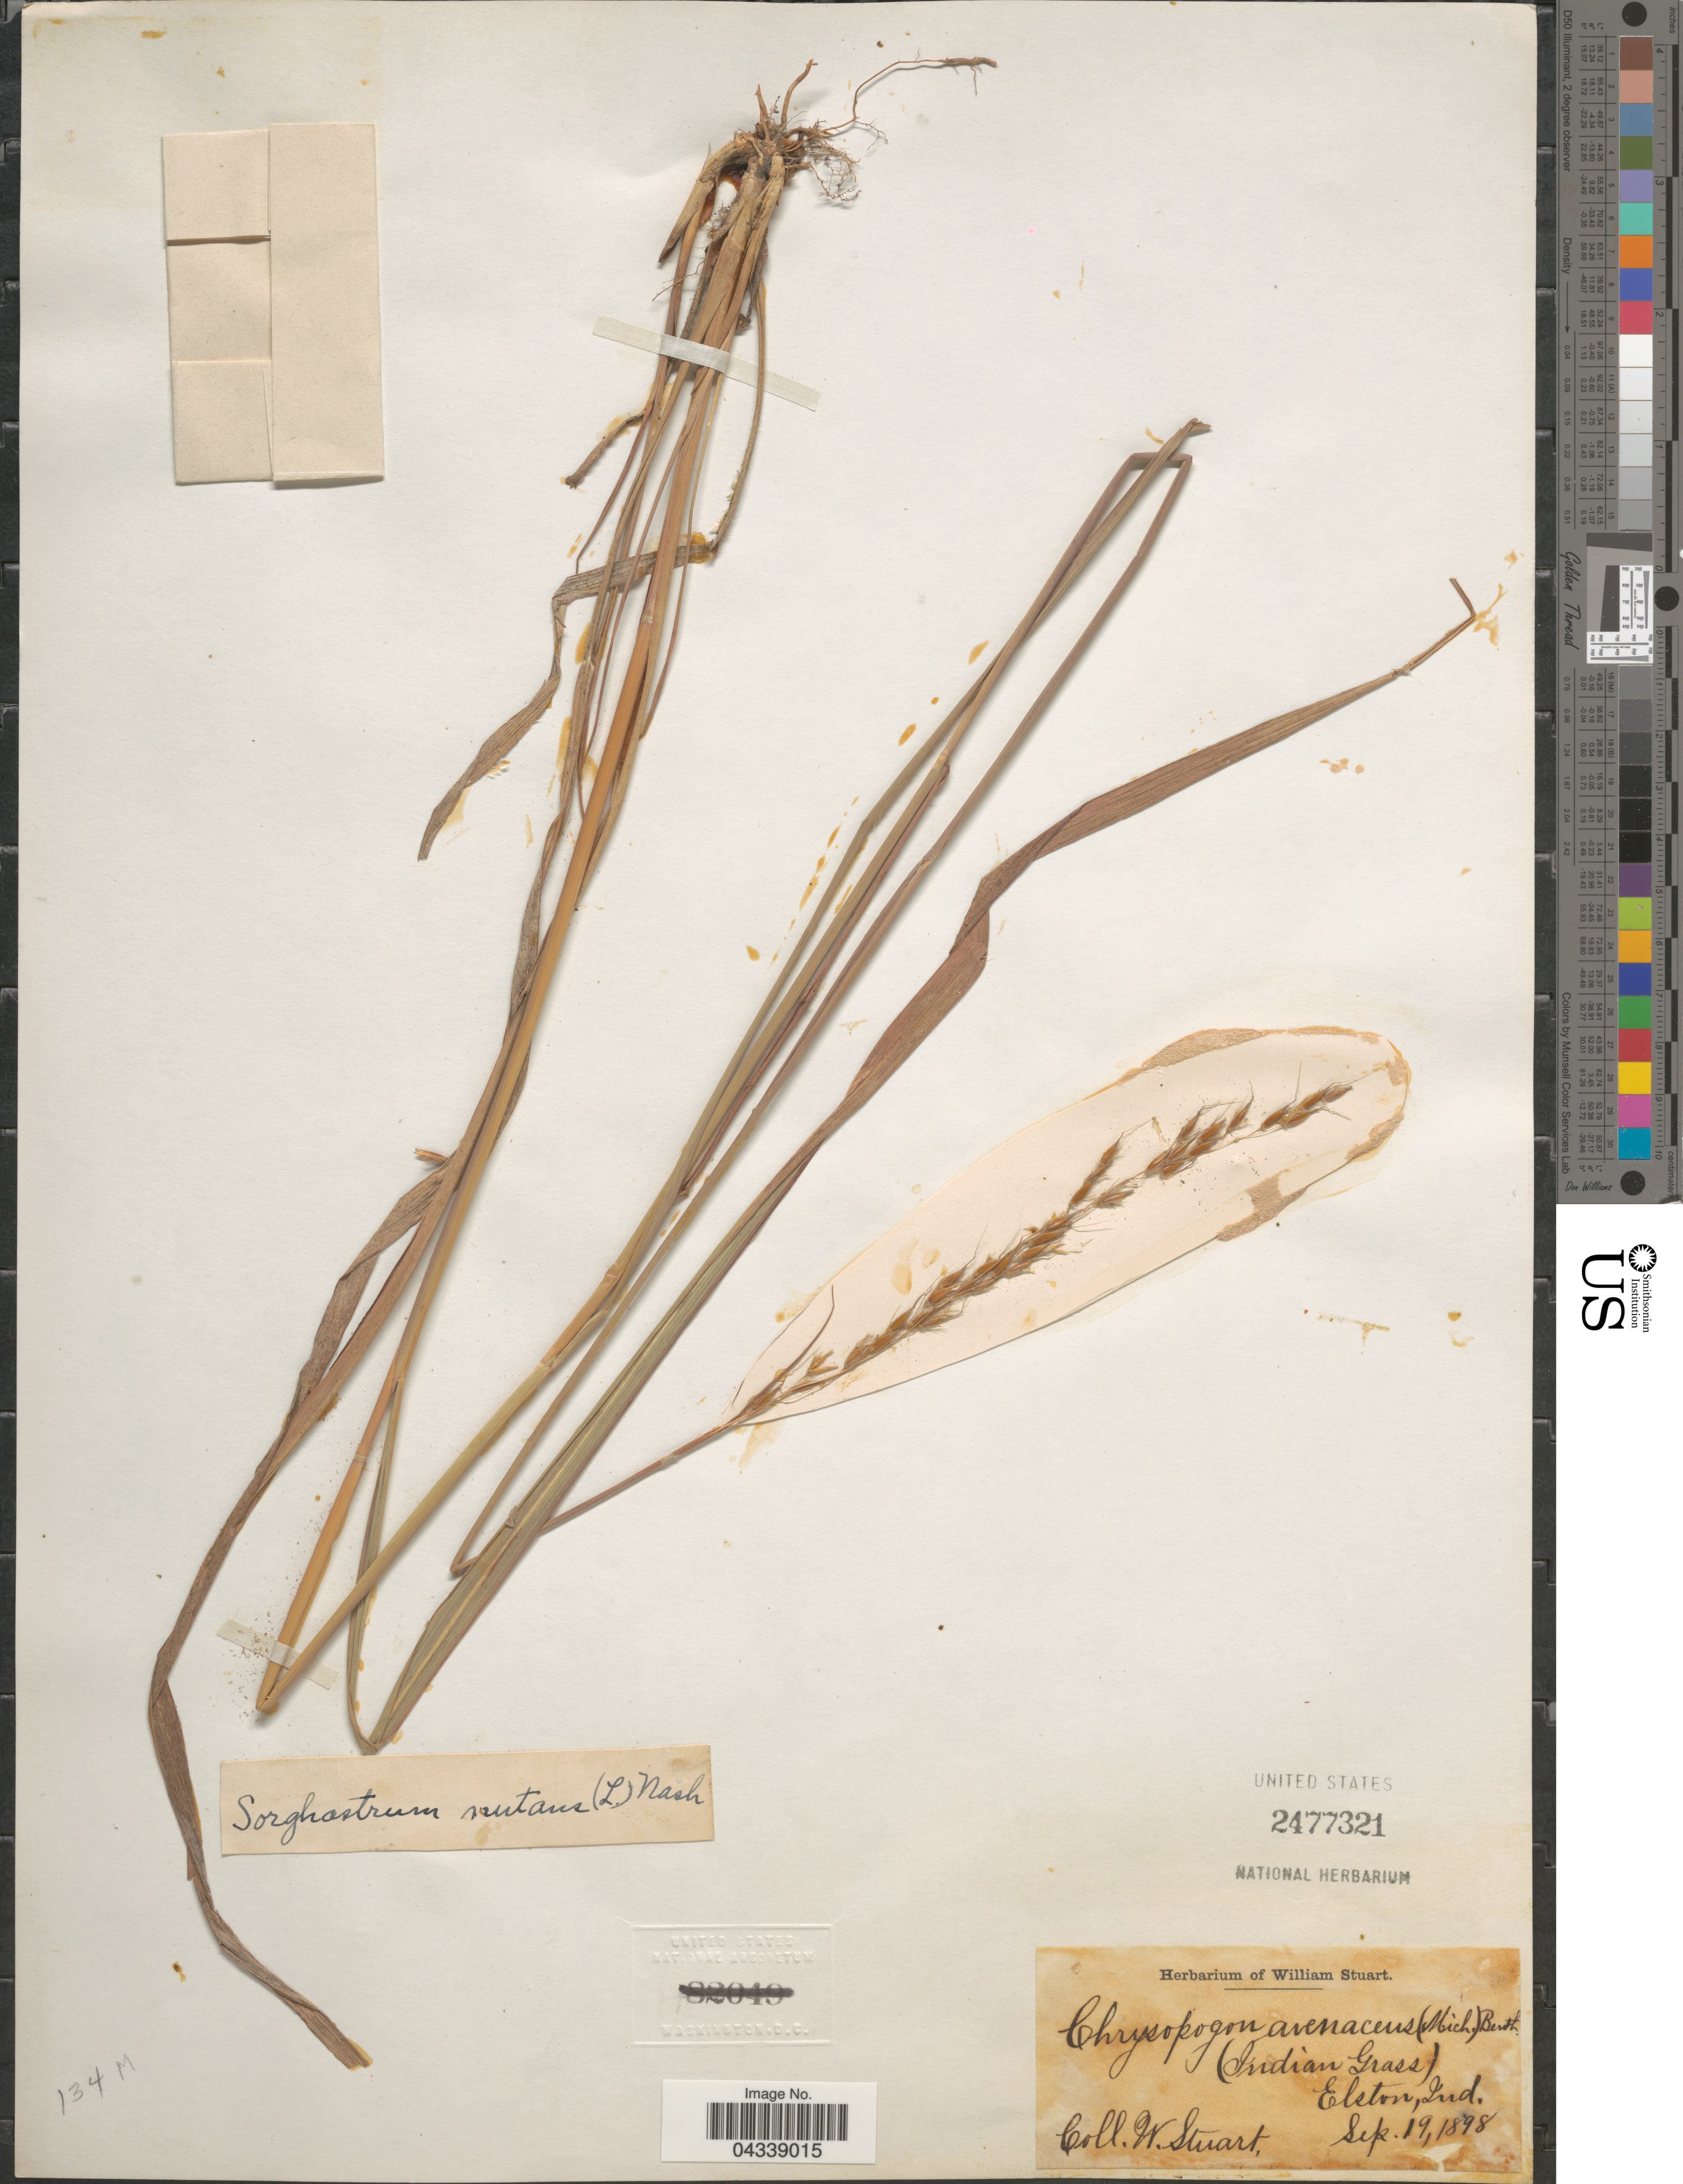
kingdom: Plantae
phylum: Tracheophyta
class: Liliopsida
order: Poales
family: Poaceae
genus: Sorghastrum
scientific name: Sorghastrum nutans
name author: (L.) Nash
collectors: W. Stuart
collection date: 1898-09-19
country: United States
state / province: Indiana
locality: Elston.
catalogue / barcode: US 2477321